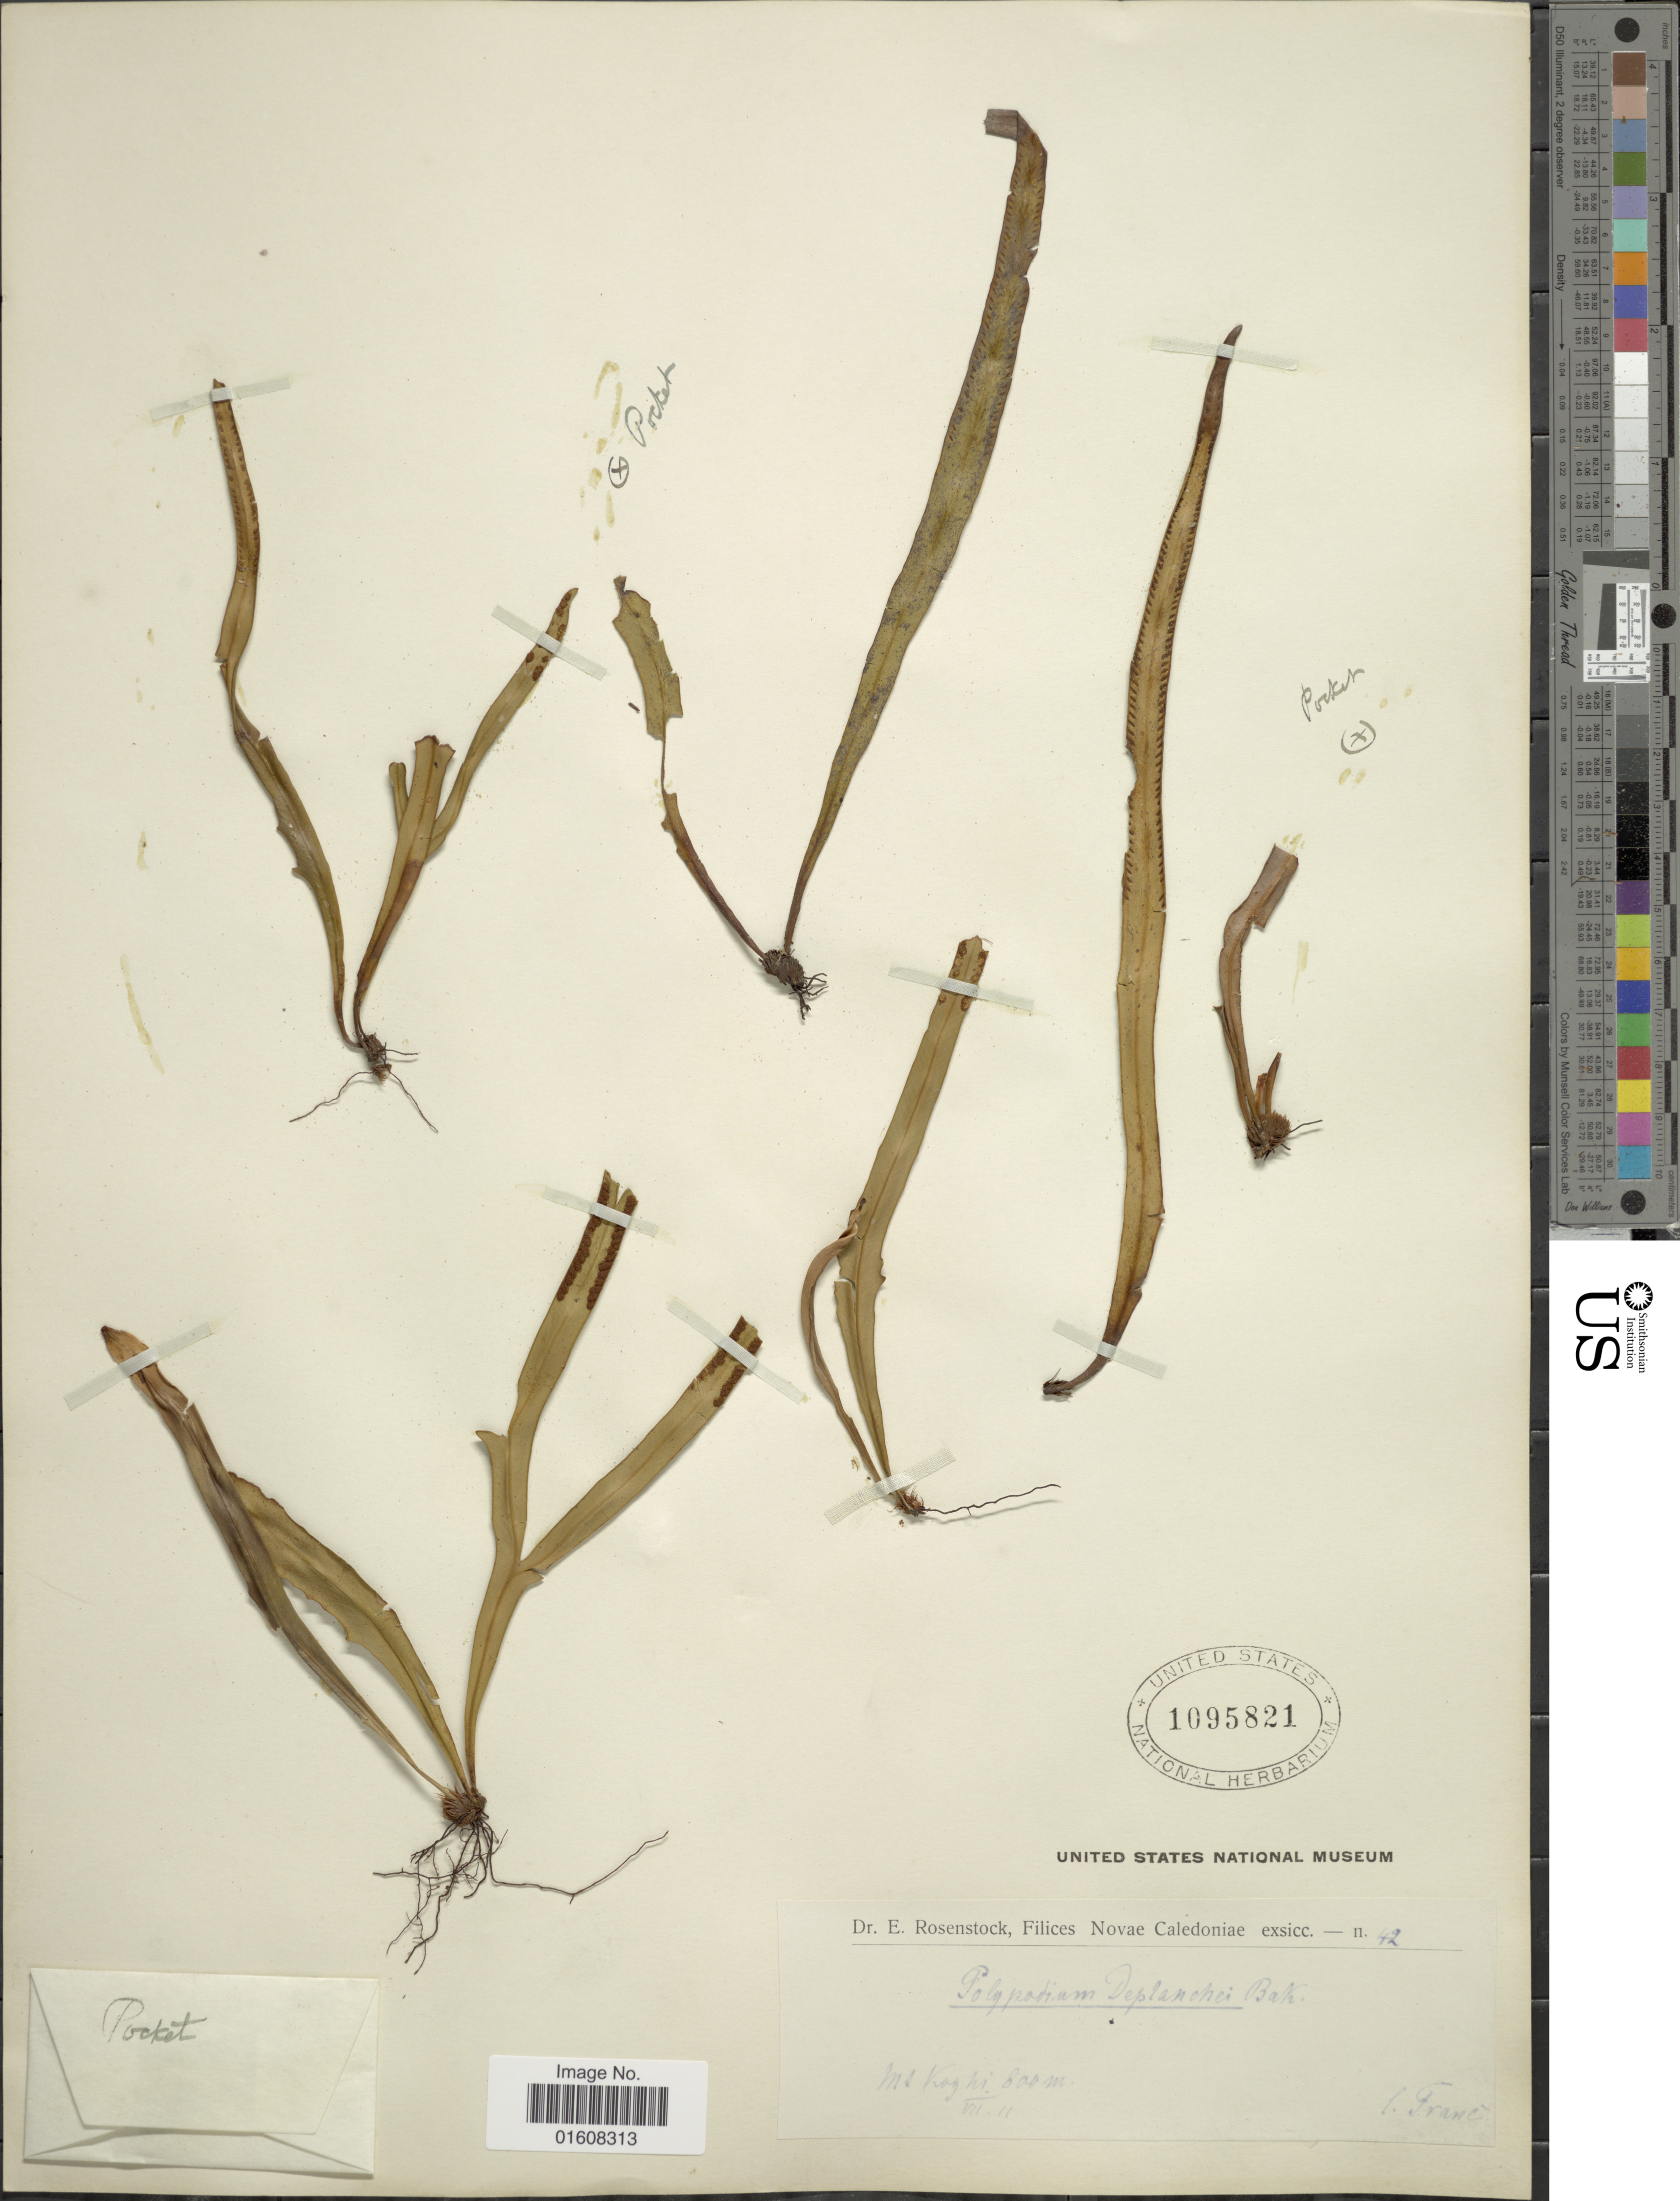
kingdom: Plantae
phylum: Tracheophyta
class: Polypodiopsida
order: Polypodiales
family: Polypodiaceae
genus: Grammitis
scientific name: Grammitis deplanchei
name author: (Baker) Copel.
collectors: Franc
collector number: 42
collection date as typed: Transcribed d/m/y: /7/11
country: New Caledonia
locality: Mt. Koghi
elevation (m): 800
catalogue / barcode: US 1095821